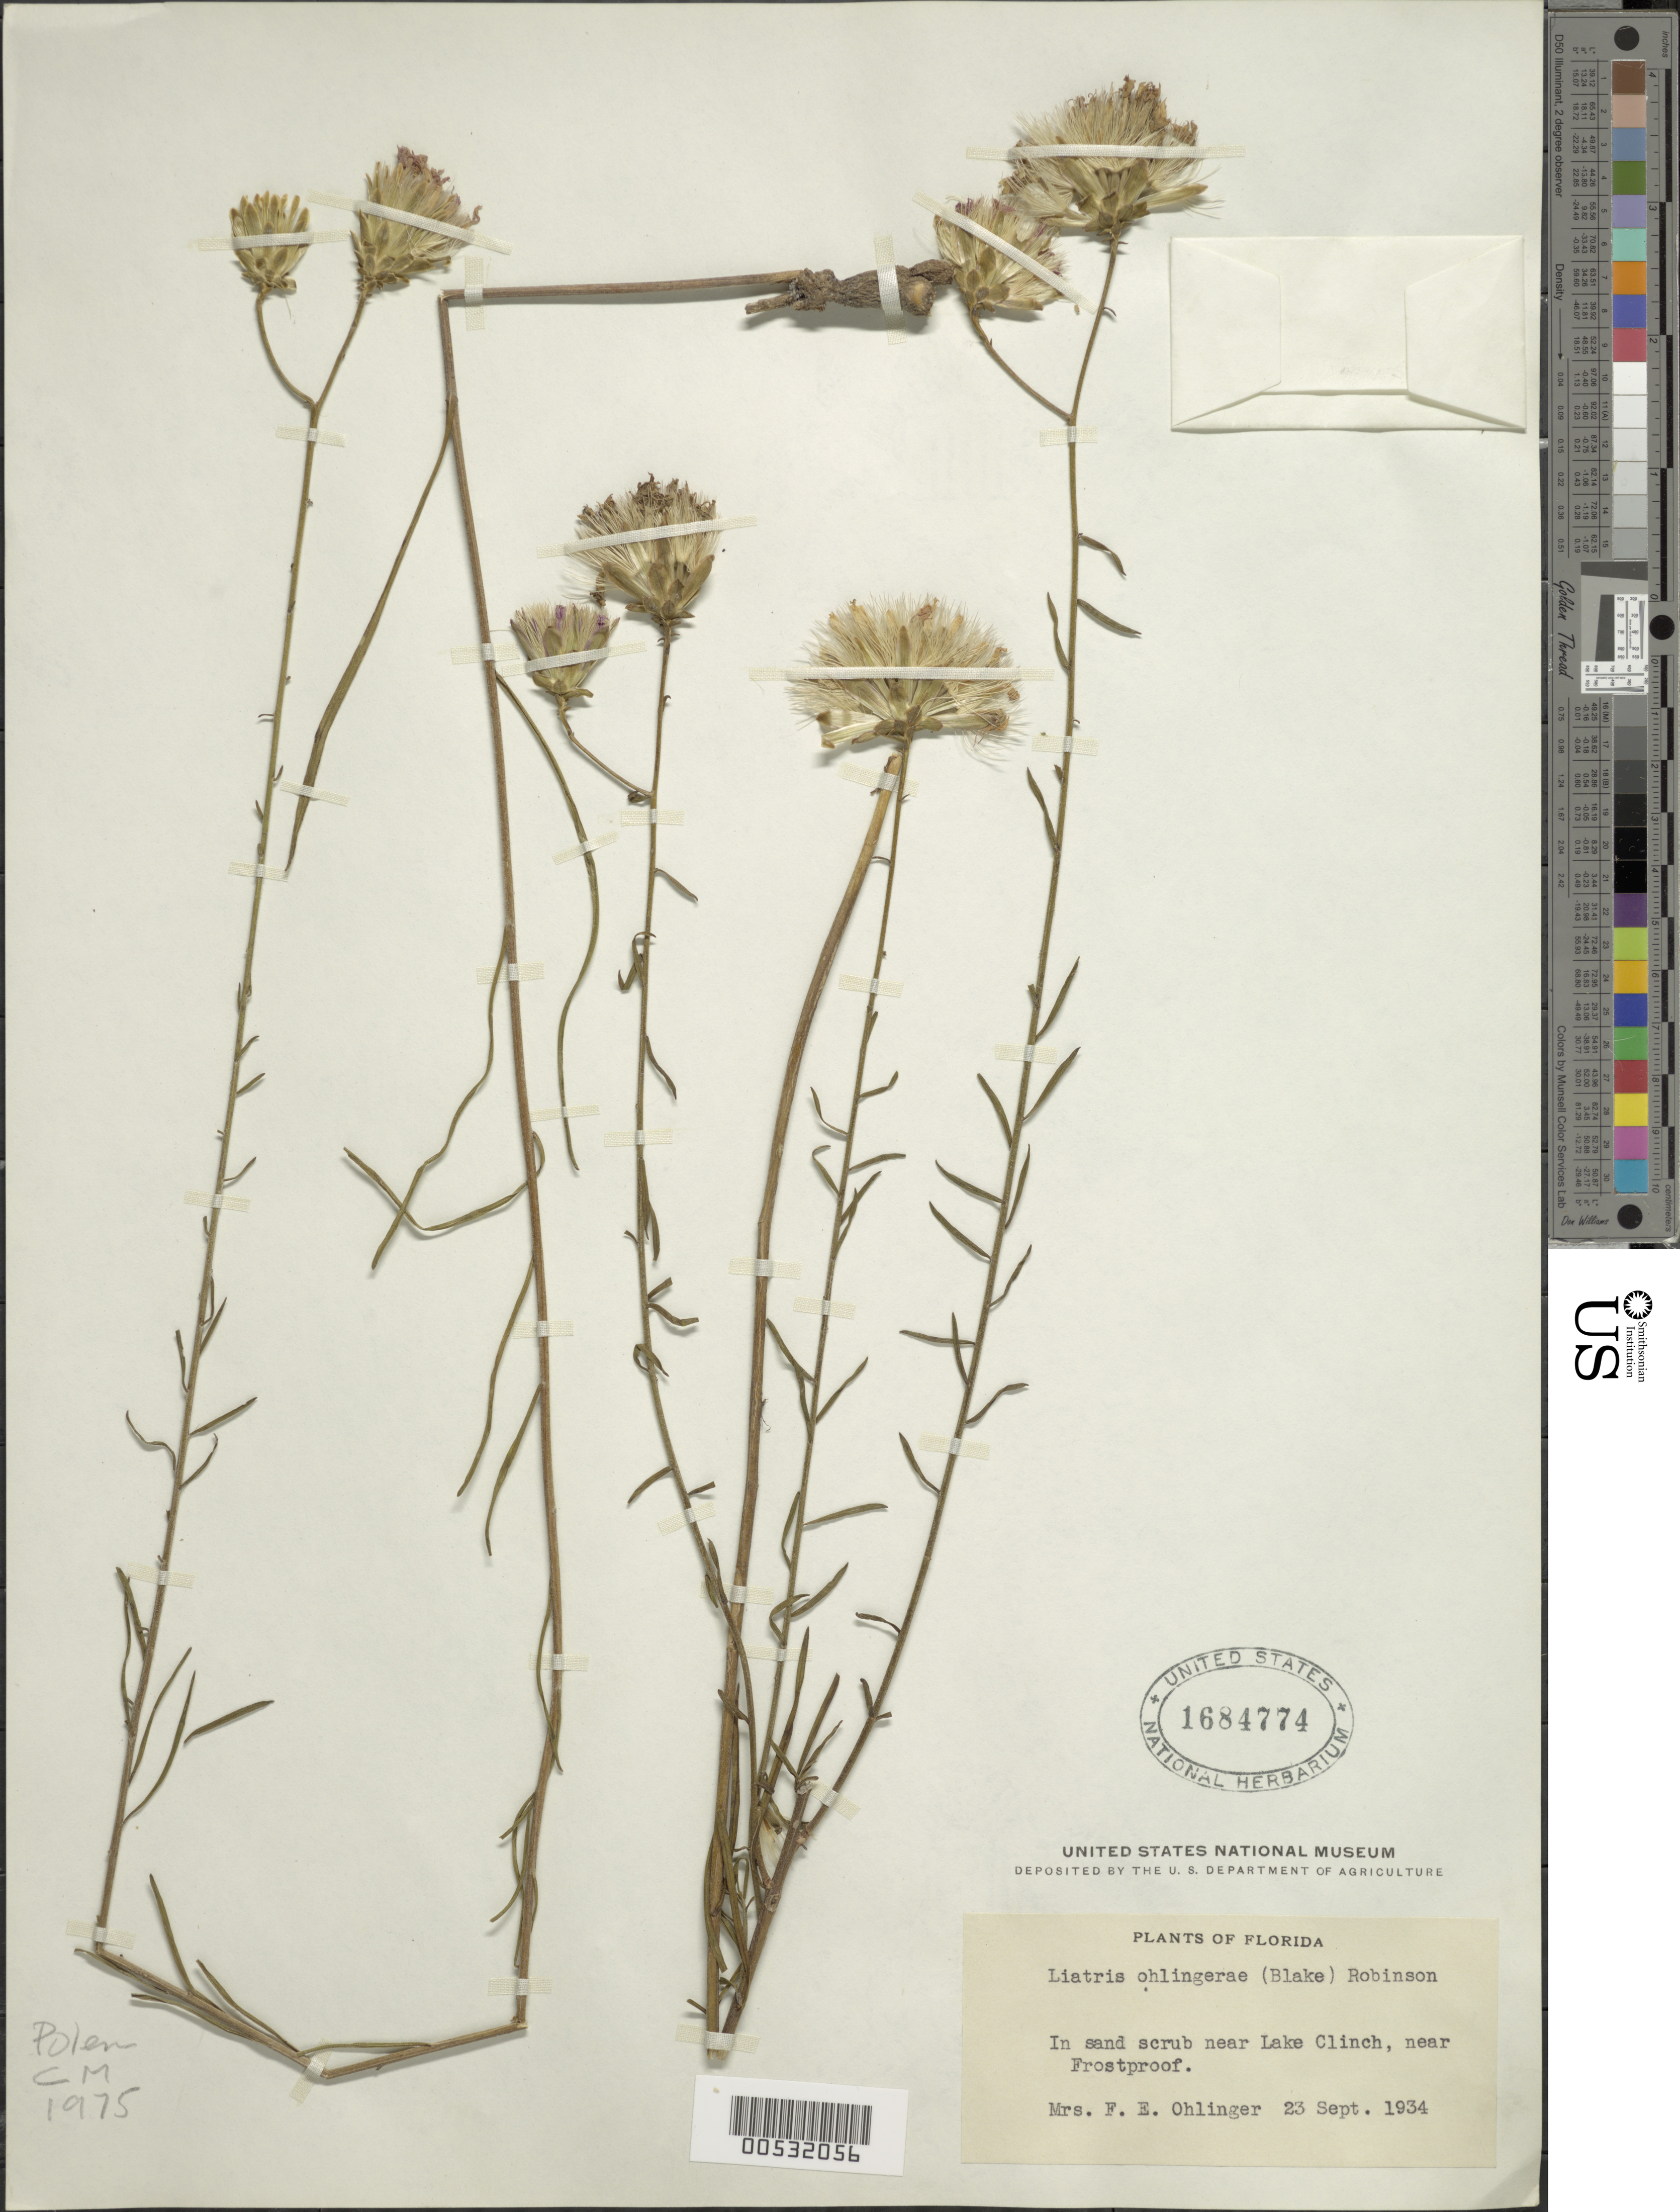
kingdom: Plantae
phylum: Tracheophyta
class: Magnoliopsida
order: Asterales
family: Asteraceae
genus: Liatris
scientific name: Liatris ohlingerae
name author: (S.F. Blake) B.L. Rob.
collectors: F. Ohlinger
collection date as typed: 23 Sep 1934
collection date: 1934-09-23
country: United States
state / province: Florida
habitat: In sand scrub.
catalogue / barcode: US 1684774